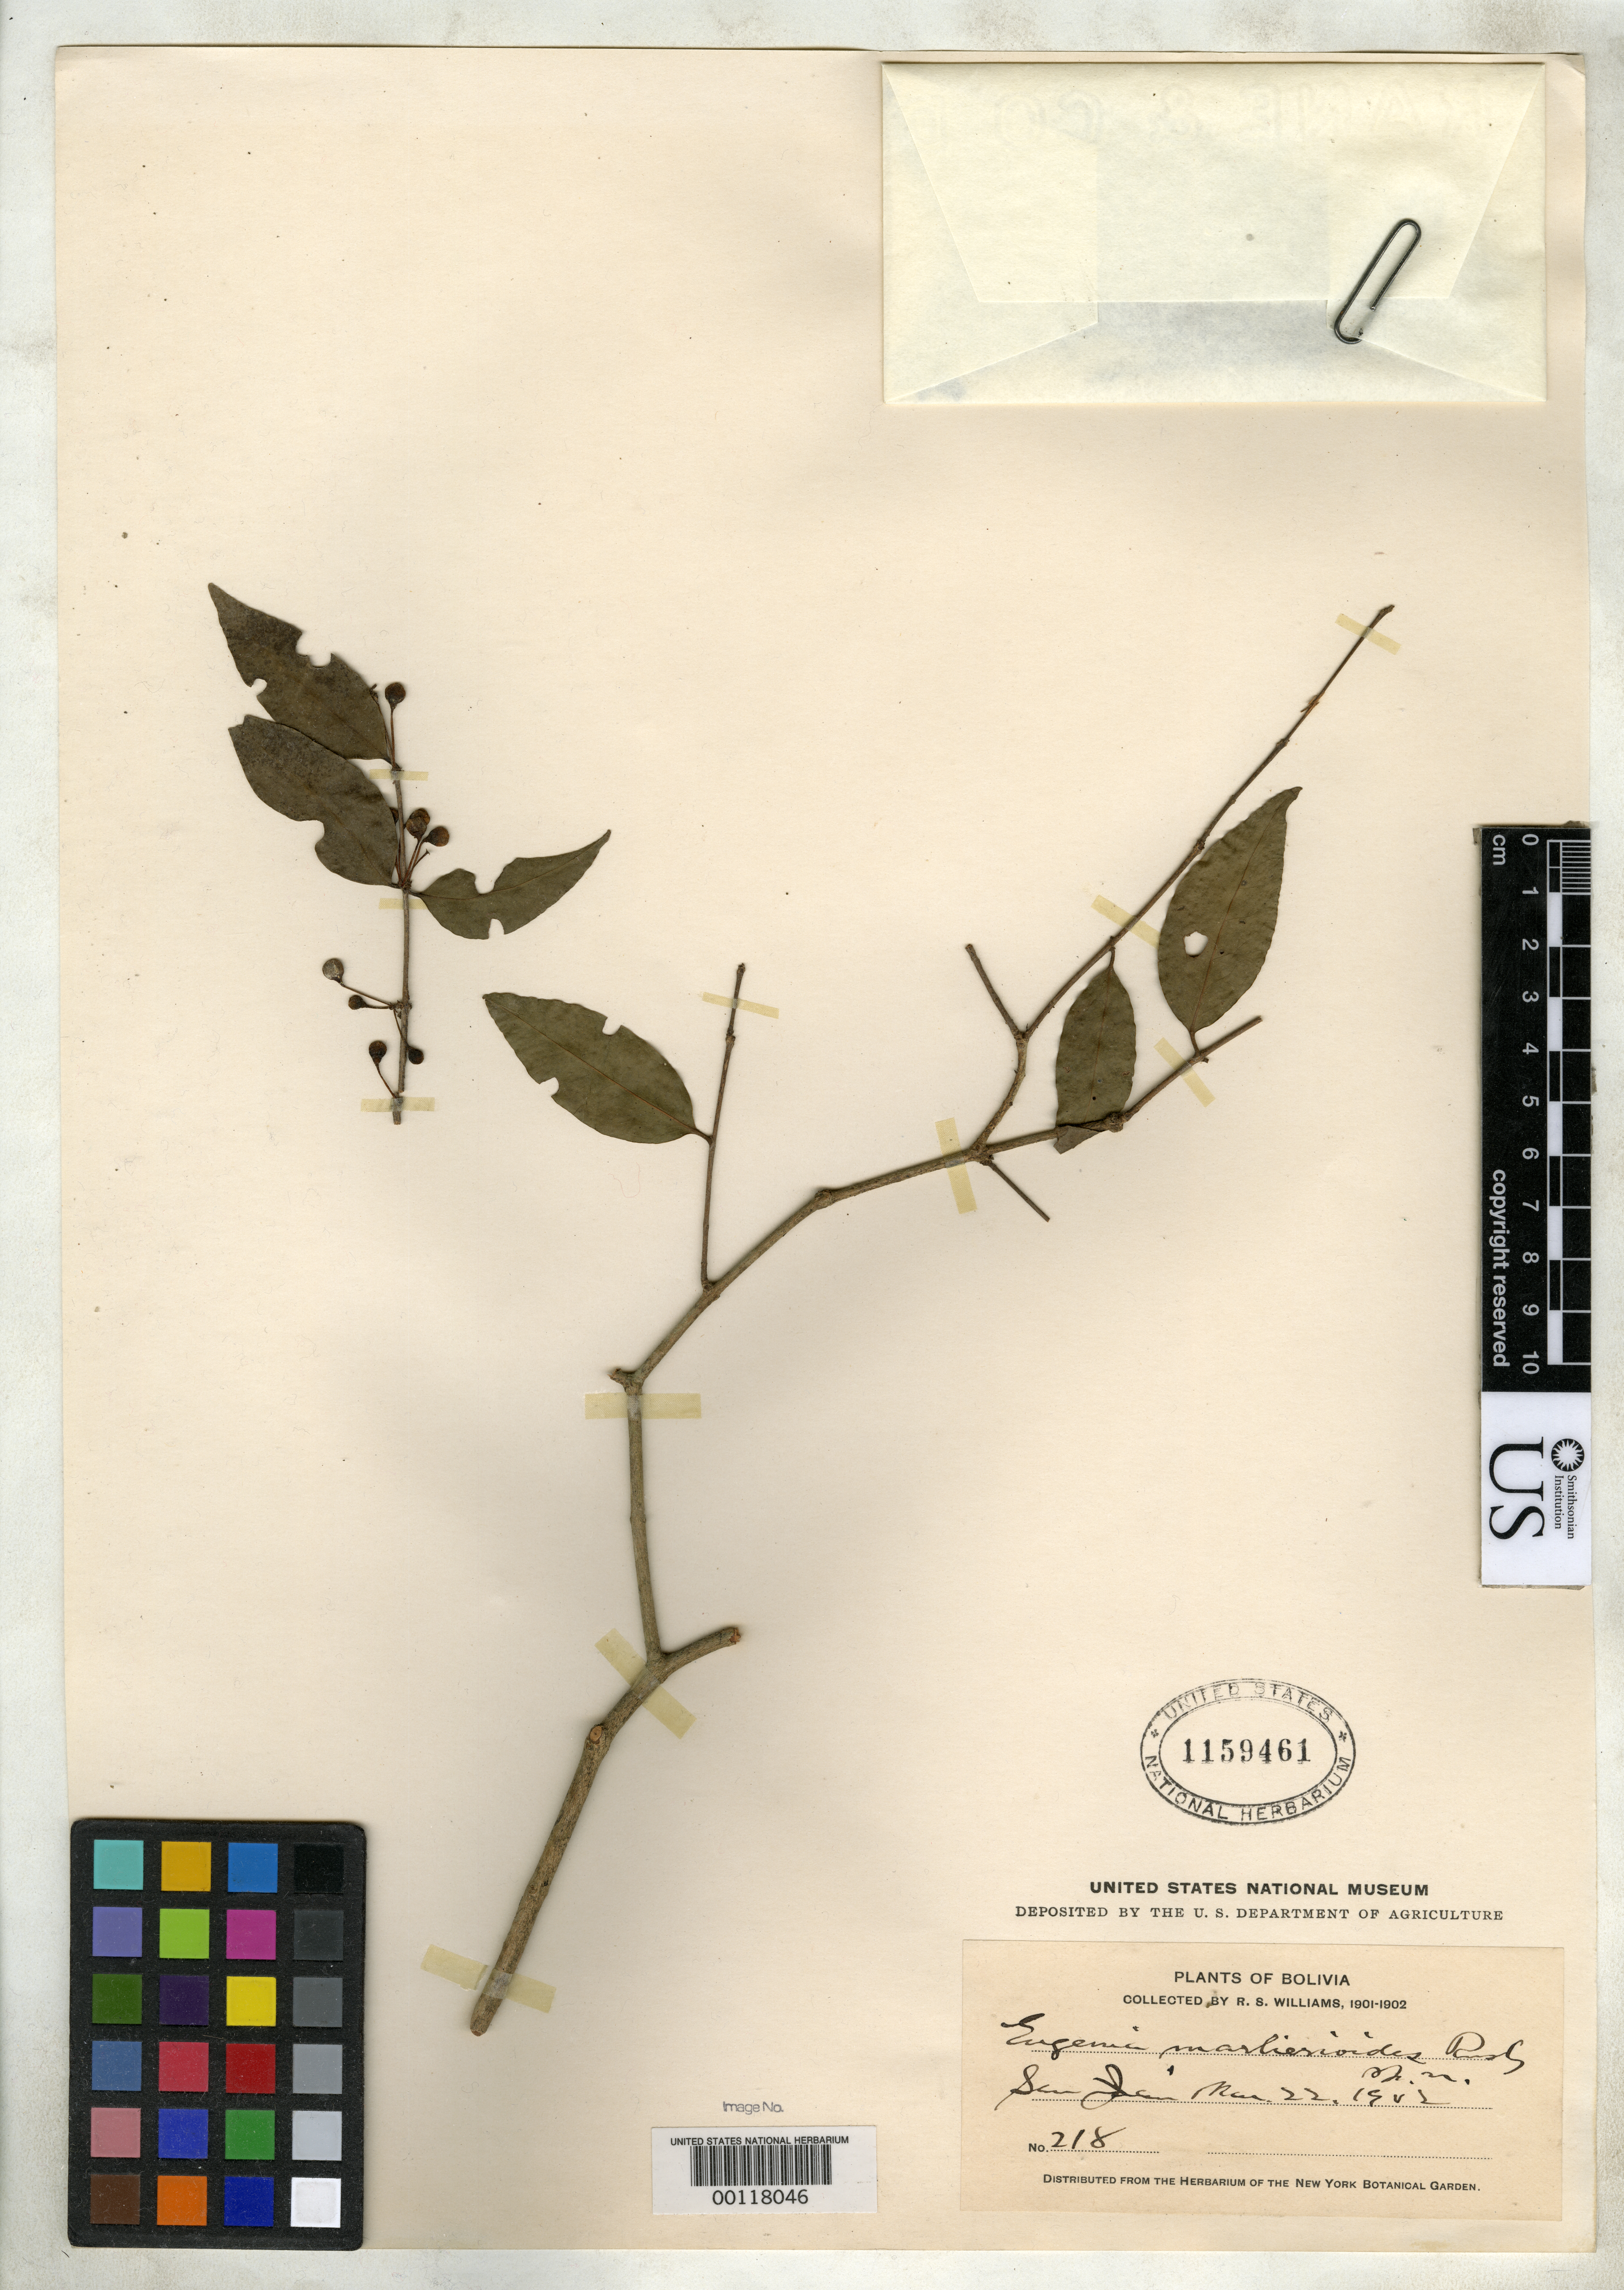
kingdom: Plantae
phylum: Tracheophyta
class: Magnoliopsida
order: Myrtales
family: Myrtaceae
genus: Eugenia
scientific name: Eugenia marlierioides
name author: Rusby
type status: Isotype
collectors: R. S. Williams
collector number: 218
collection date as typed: March 22, '02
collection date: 1902-03-22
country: Bolivia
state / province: La Paz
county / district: Franz Tamayo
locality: San Juan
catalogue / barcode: US 1159461